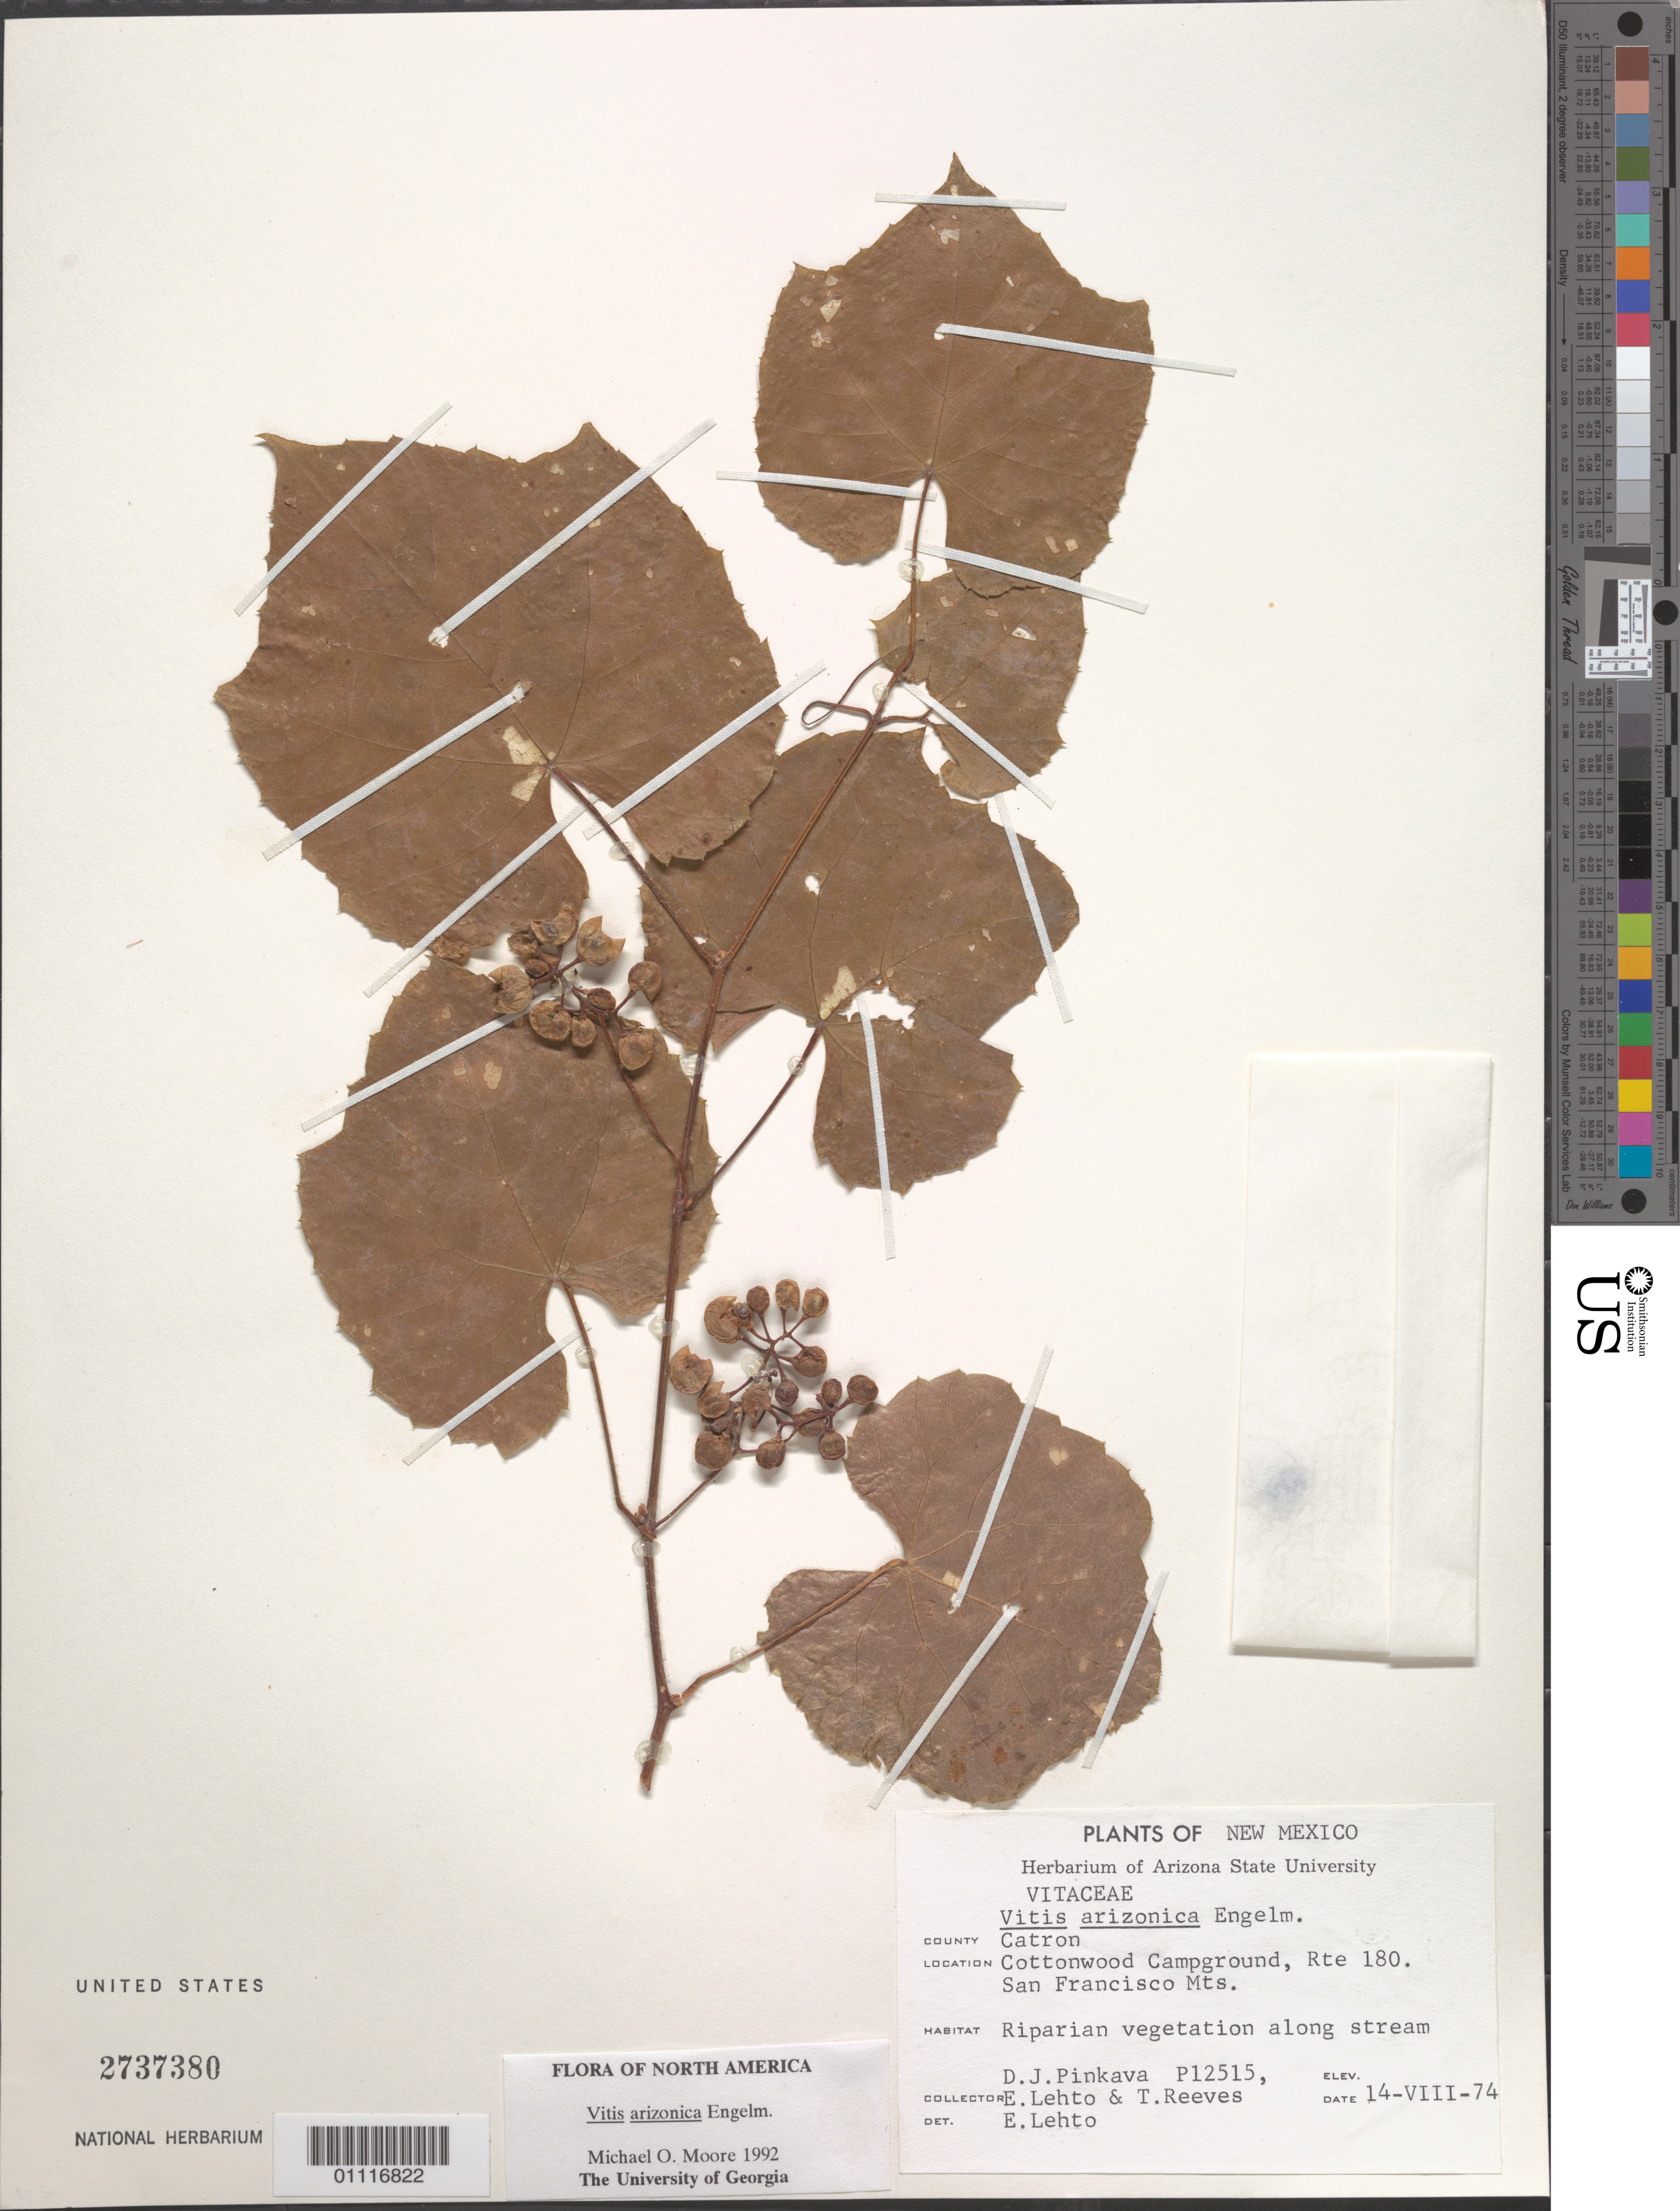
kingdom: Plantae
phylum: Tracheophyta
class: Magnoliopsida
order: Vitales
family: Vitaceae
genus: Vitis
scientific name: Vitis arizonica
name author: Engelm.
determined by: Moore, M. O.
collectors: D. Pinkava & E. Lehto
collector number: P12515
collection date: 1974-08-14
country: United States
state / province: New Mexico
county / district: Catron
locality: Cottonwood Campground, Rte 180. San Francisco Mts.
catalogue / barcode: US 2737380